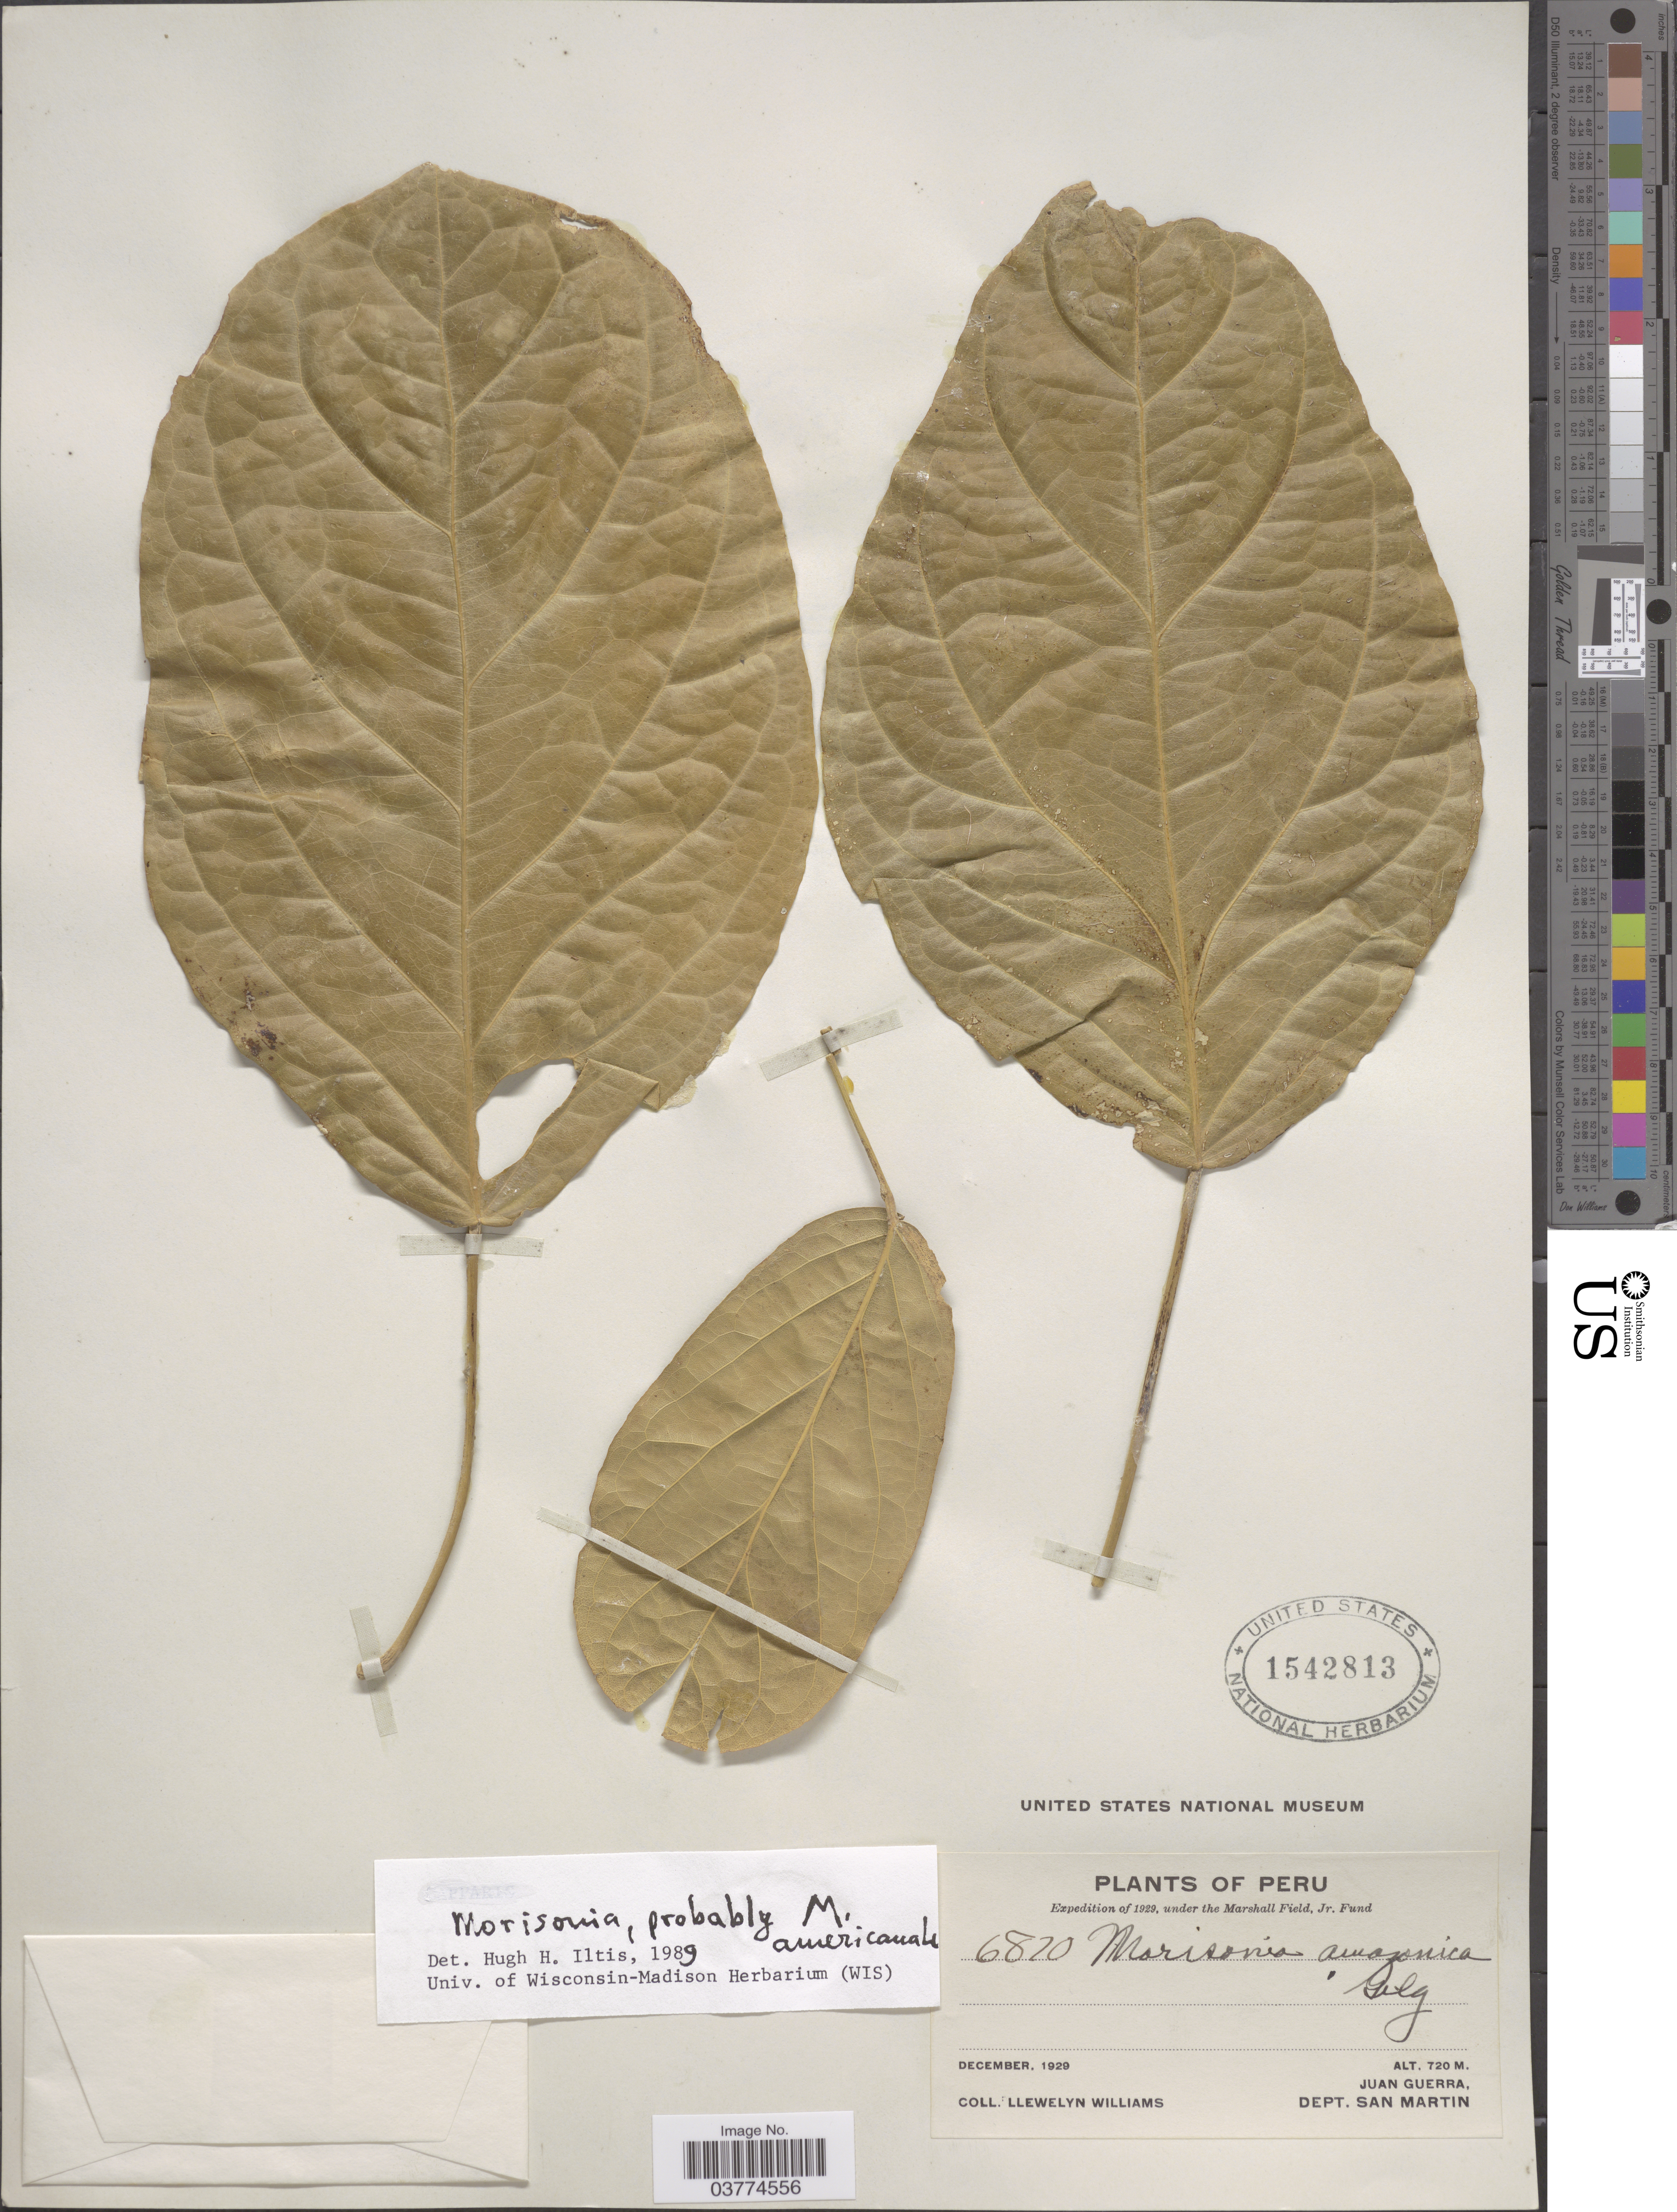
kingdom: Plantae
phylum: Tracheophyta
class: Magnoliopsida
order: Brassicales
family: Capparaceae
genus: Morisonia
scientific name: Morisonia americana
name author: L.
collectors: Ll. Williams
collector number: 6870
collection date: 1929-12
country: Peru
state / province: San Martín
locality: Juan Guerra, Dept. San Martin.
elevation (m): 720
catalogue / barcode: US 1542813